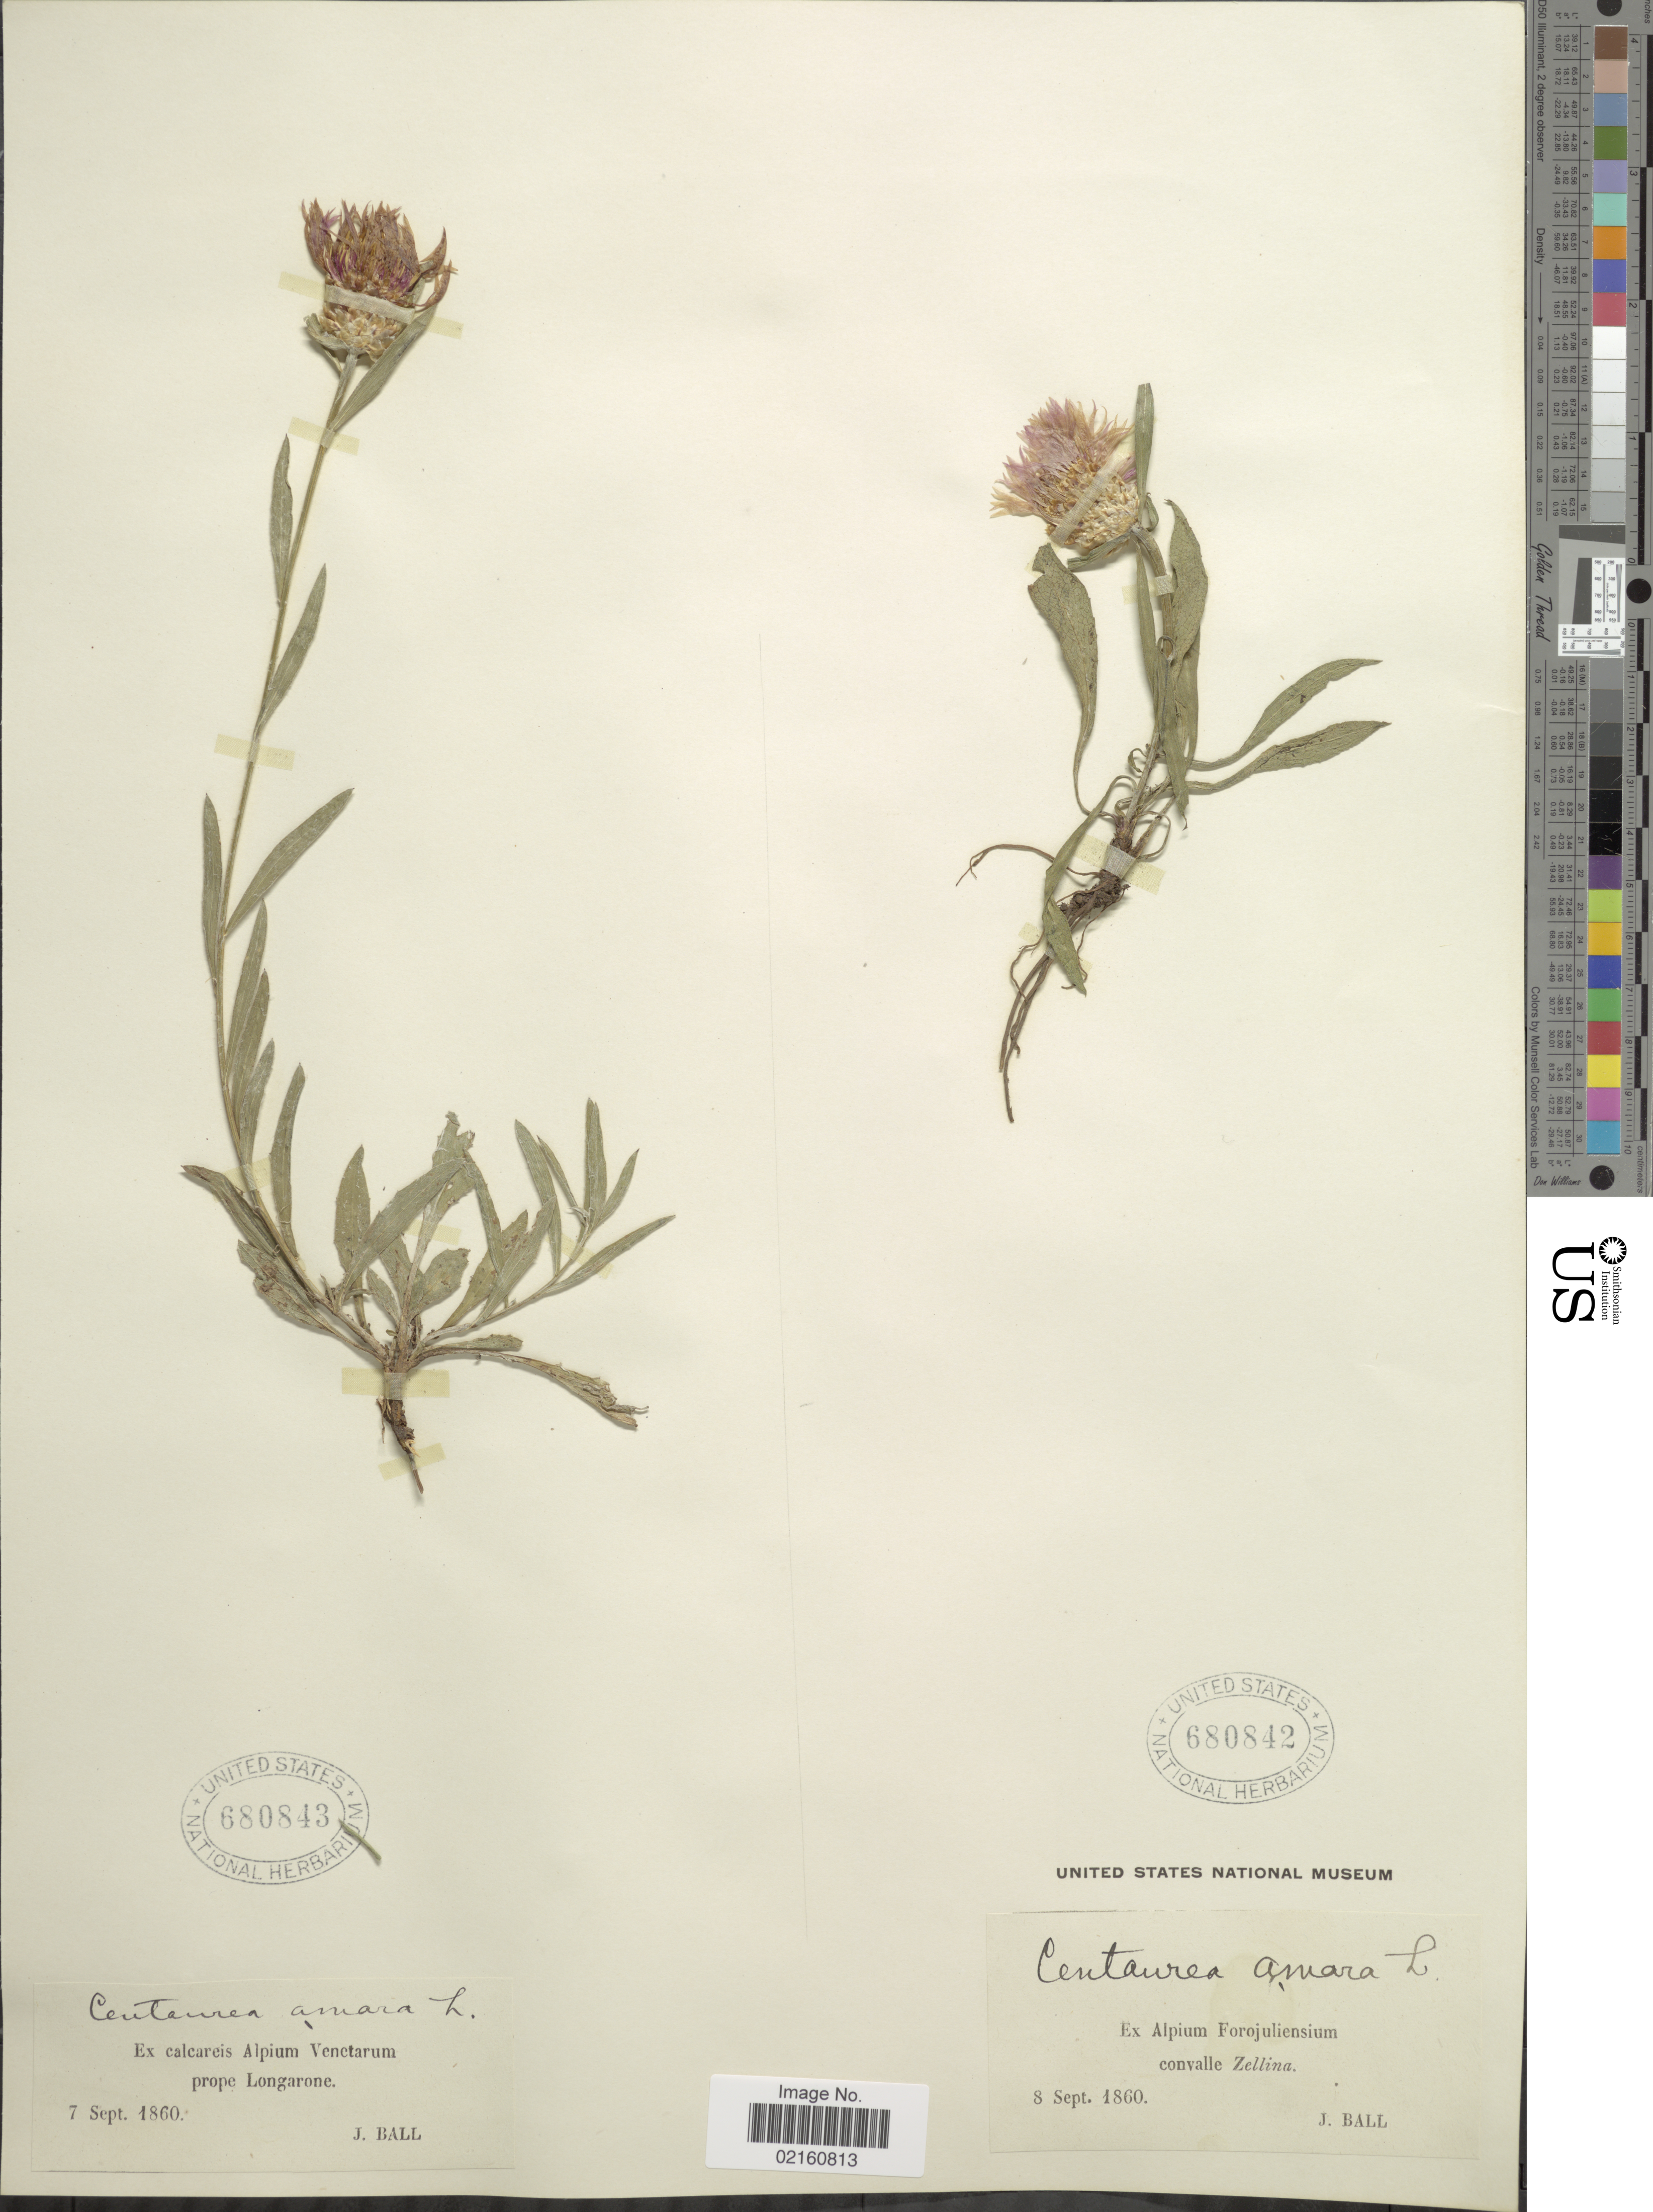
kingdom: Plantae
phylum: Tracheophyta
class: Magnoliopsida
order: Asterales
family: Asteraceae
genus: Centaurea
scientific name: Centaurea amara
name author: L.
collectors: J. Ball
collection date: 1860-09-08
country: Italy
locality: Alpium Forojuliensium, convalle Zellina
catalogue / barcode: US 680842-2